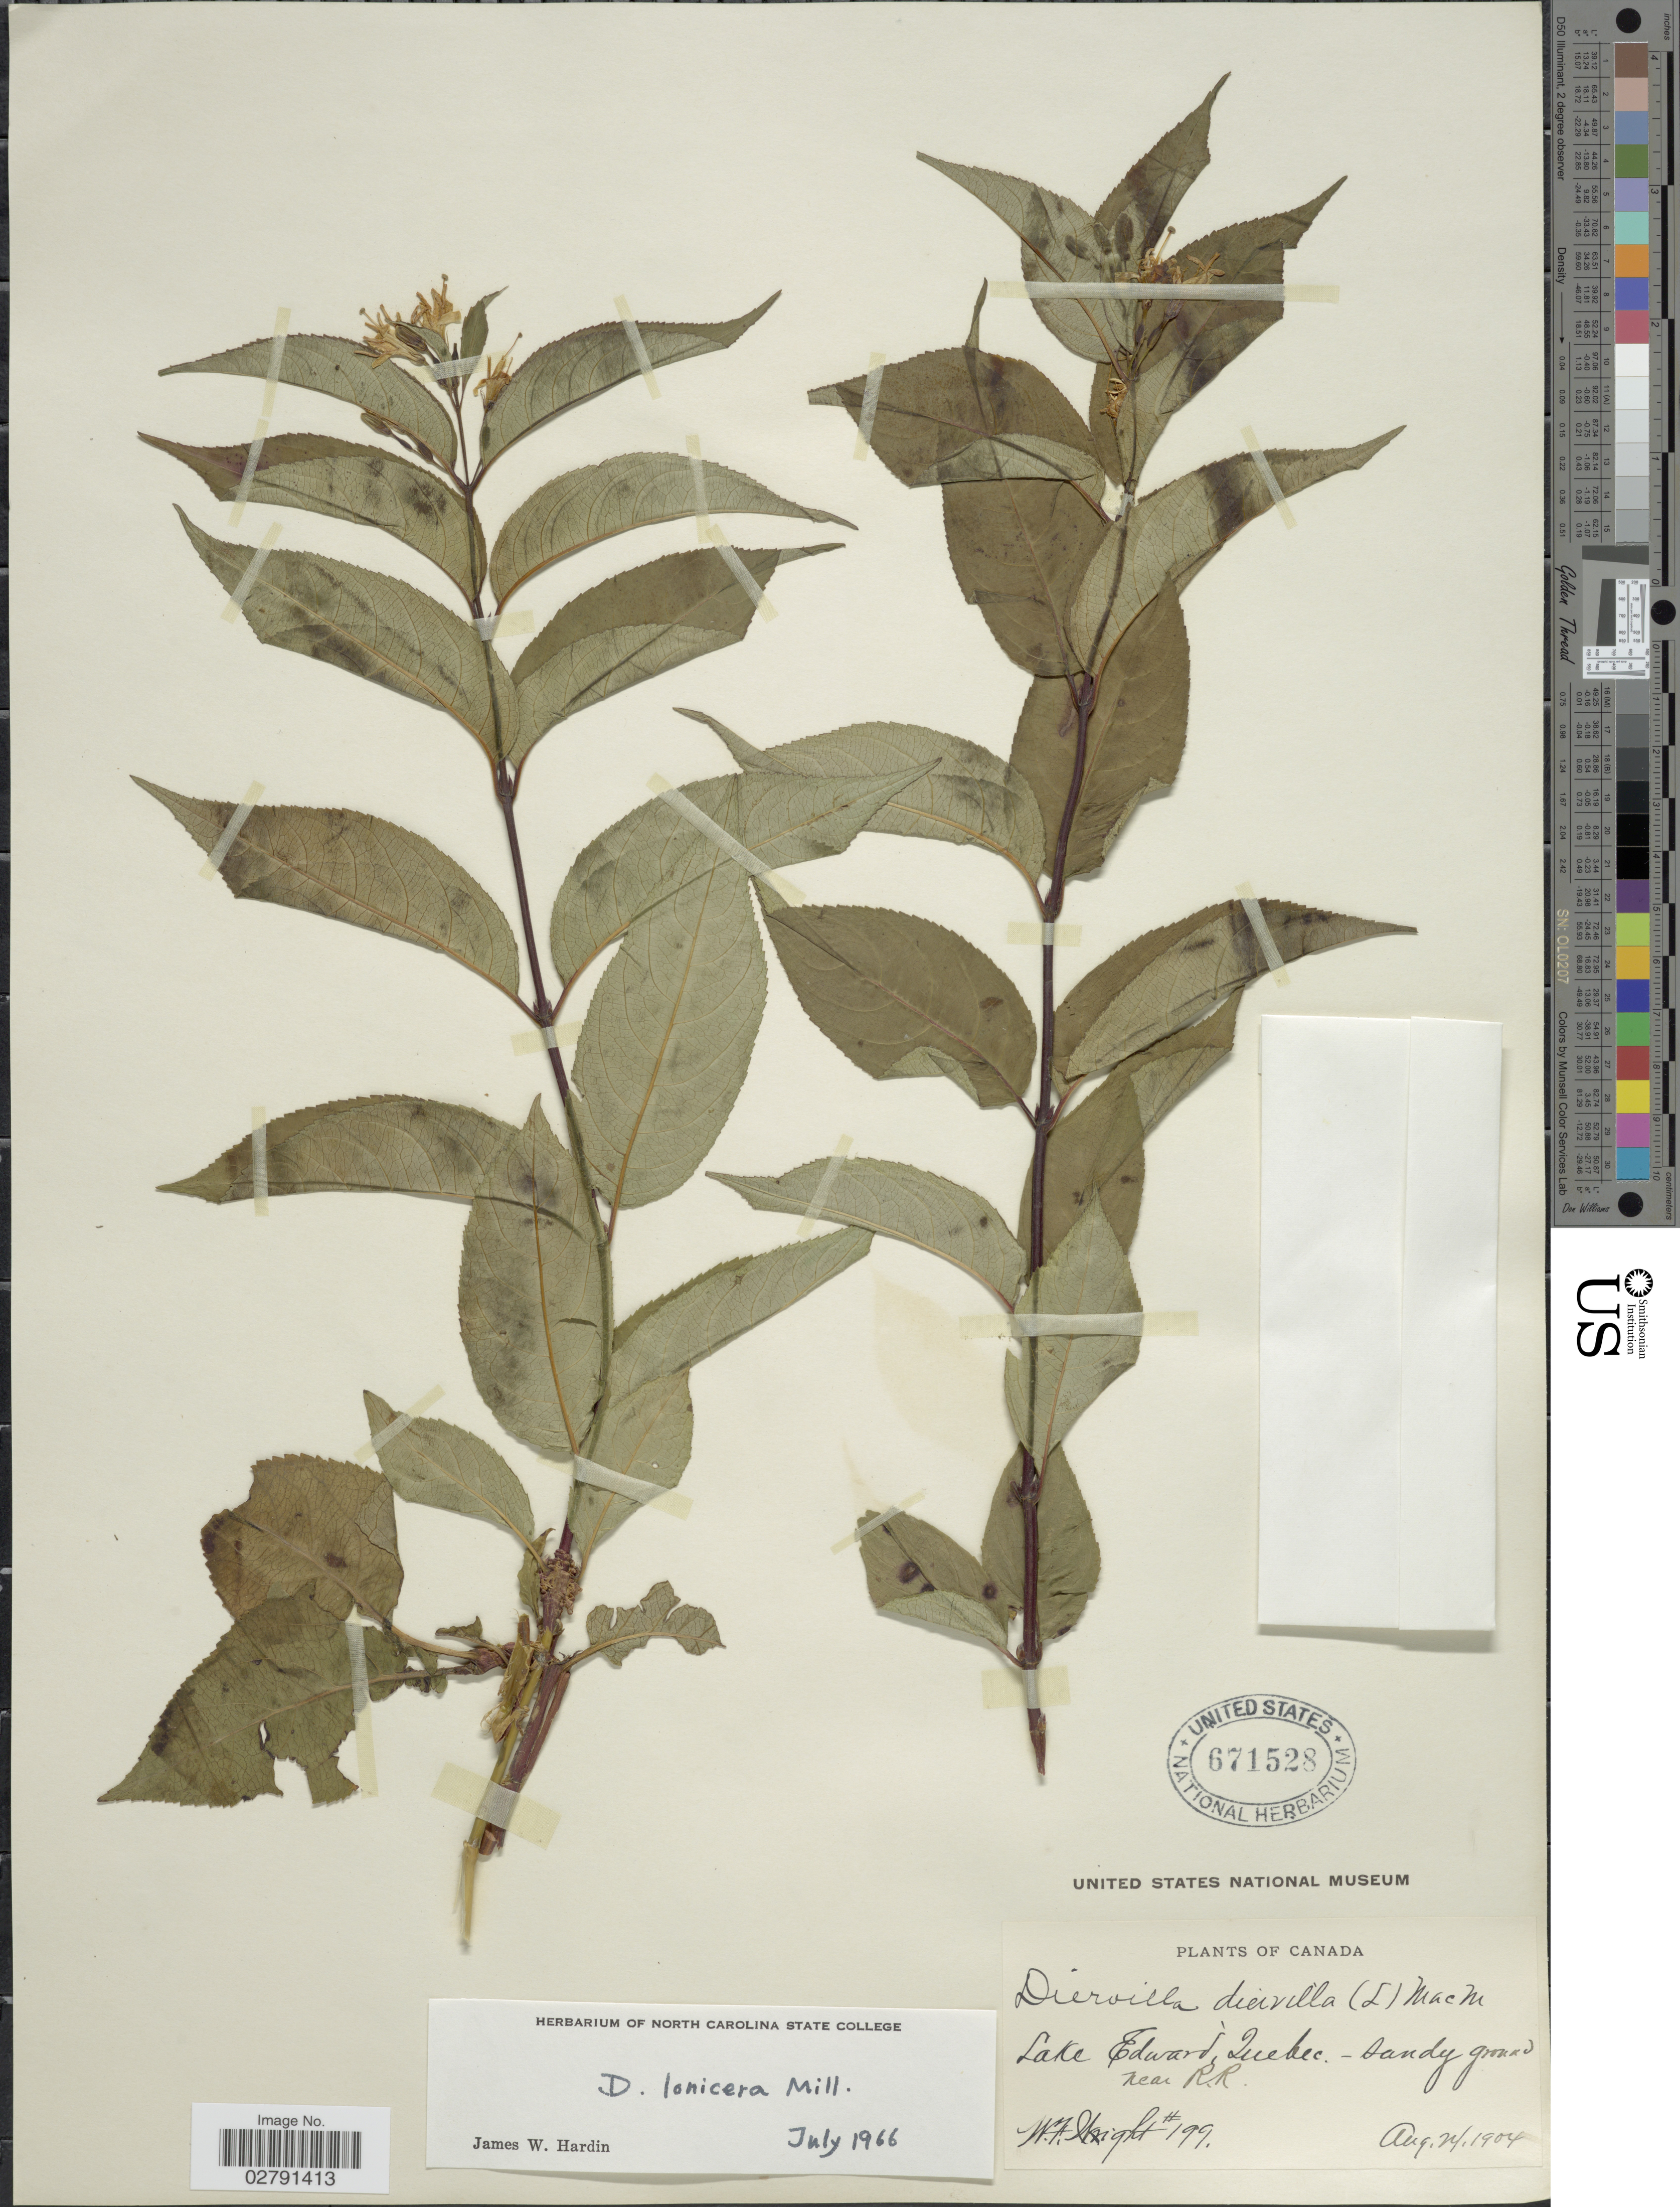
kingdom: Plantae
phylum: Tracheophyta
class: Magnoliopsida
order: Dipsacales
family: Caprifoliaceae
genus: Diervilla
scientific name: Diervilla lonicera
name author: Mill.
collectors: W. F. Wright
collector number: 199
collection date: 1904-08-24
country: Canada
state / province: Quebec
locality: Lake Edward, Quebec - sandy ground near R.R.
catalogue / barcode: US 671528